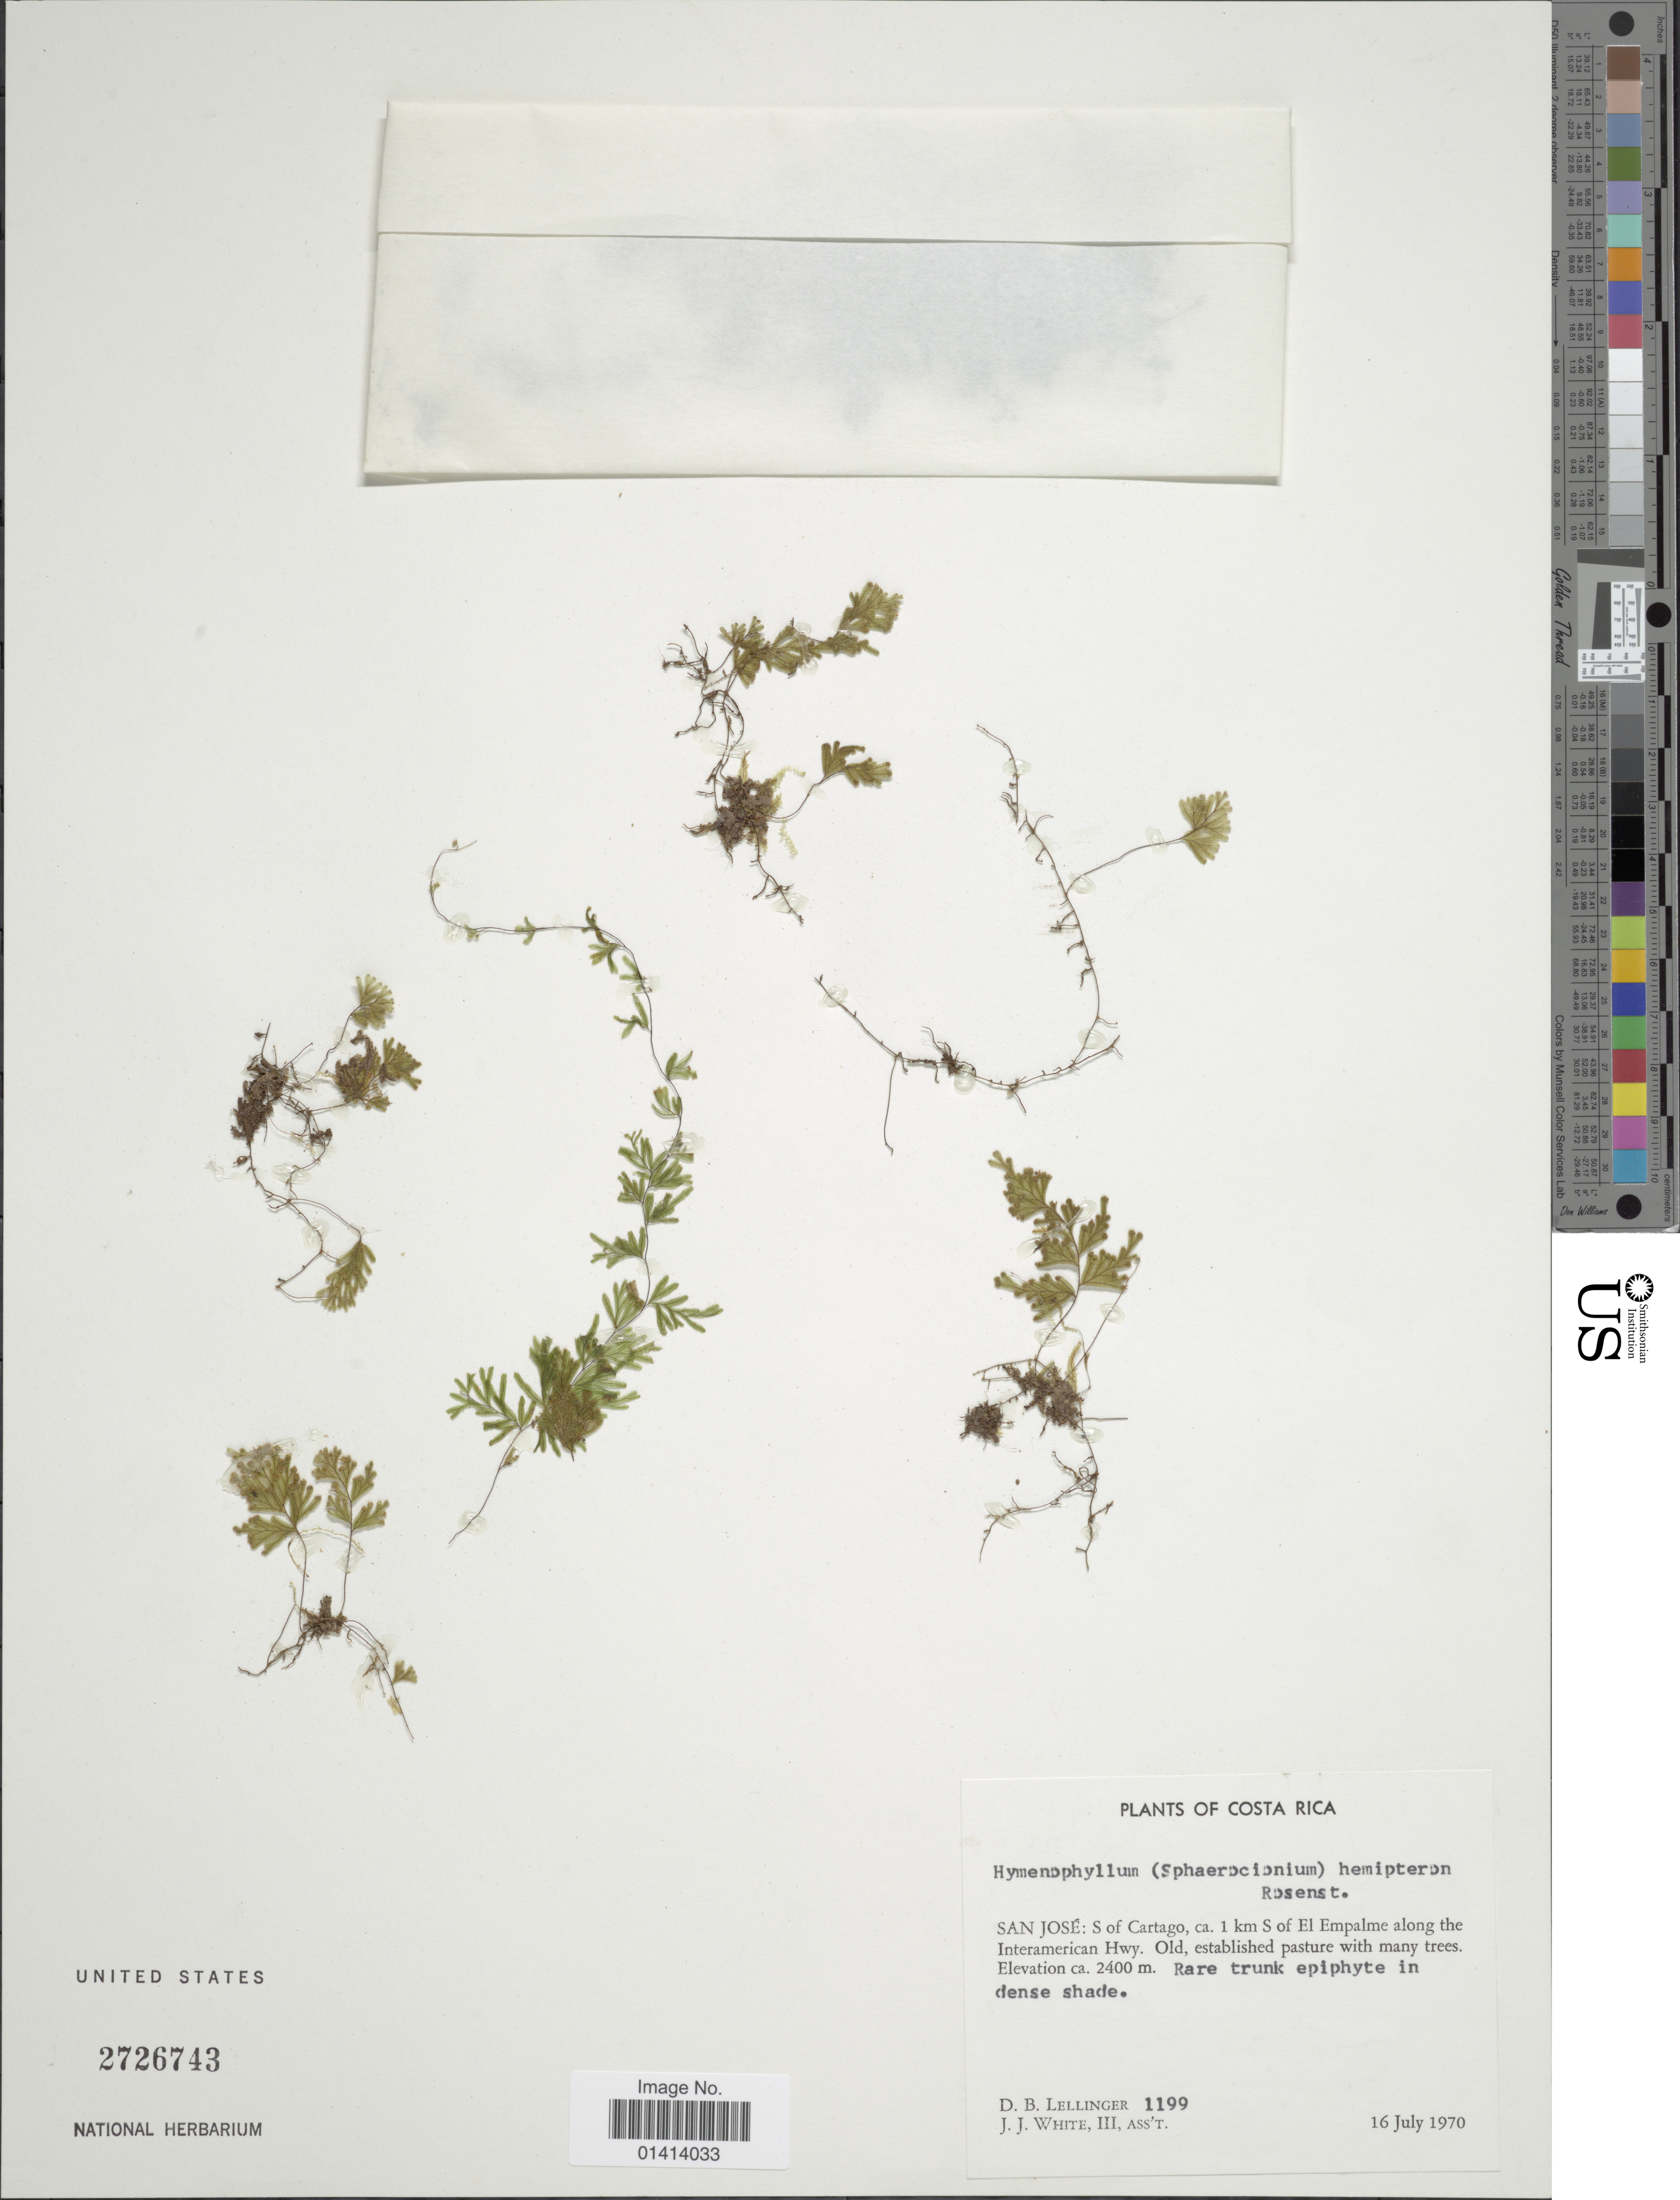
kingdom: Plantae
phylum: Tracheophyta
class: Polypodiopsida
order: Hymenophyllales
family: Hymenophyllaceae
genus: Hymenophyllum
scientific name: Hymenophyllum hemipteron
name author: Rosenst.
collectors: D. B. Lellinger & J. J. White III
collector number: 1199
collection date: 1970-07-16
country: Costa Rica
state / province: San José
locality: S of Cartago, ca 1 km S of El Empalme along he Interamerican Hwy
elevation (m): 2400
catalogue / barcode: US 2726743